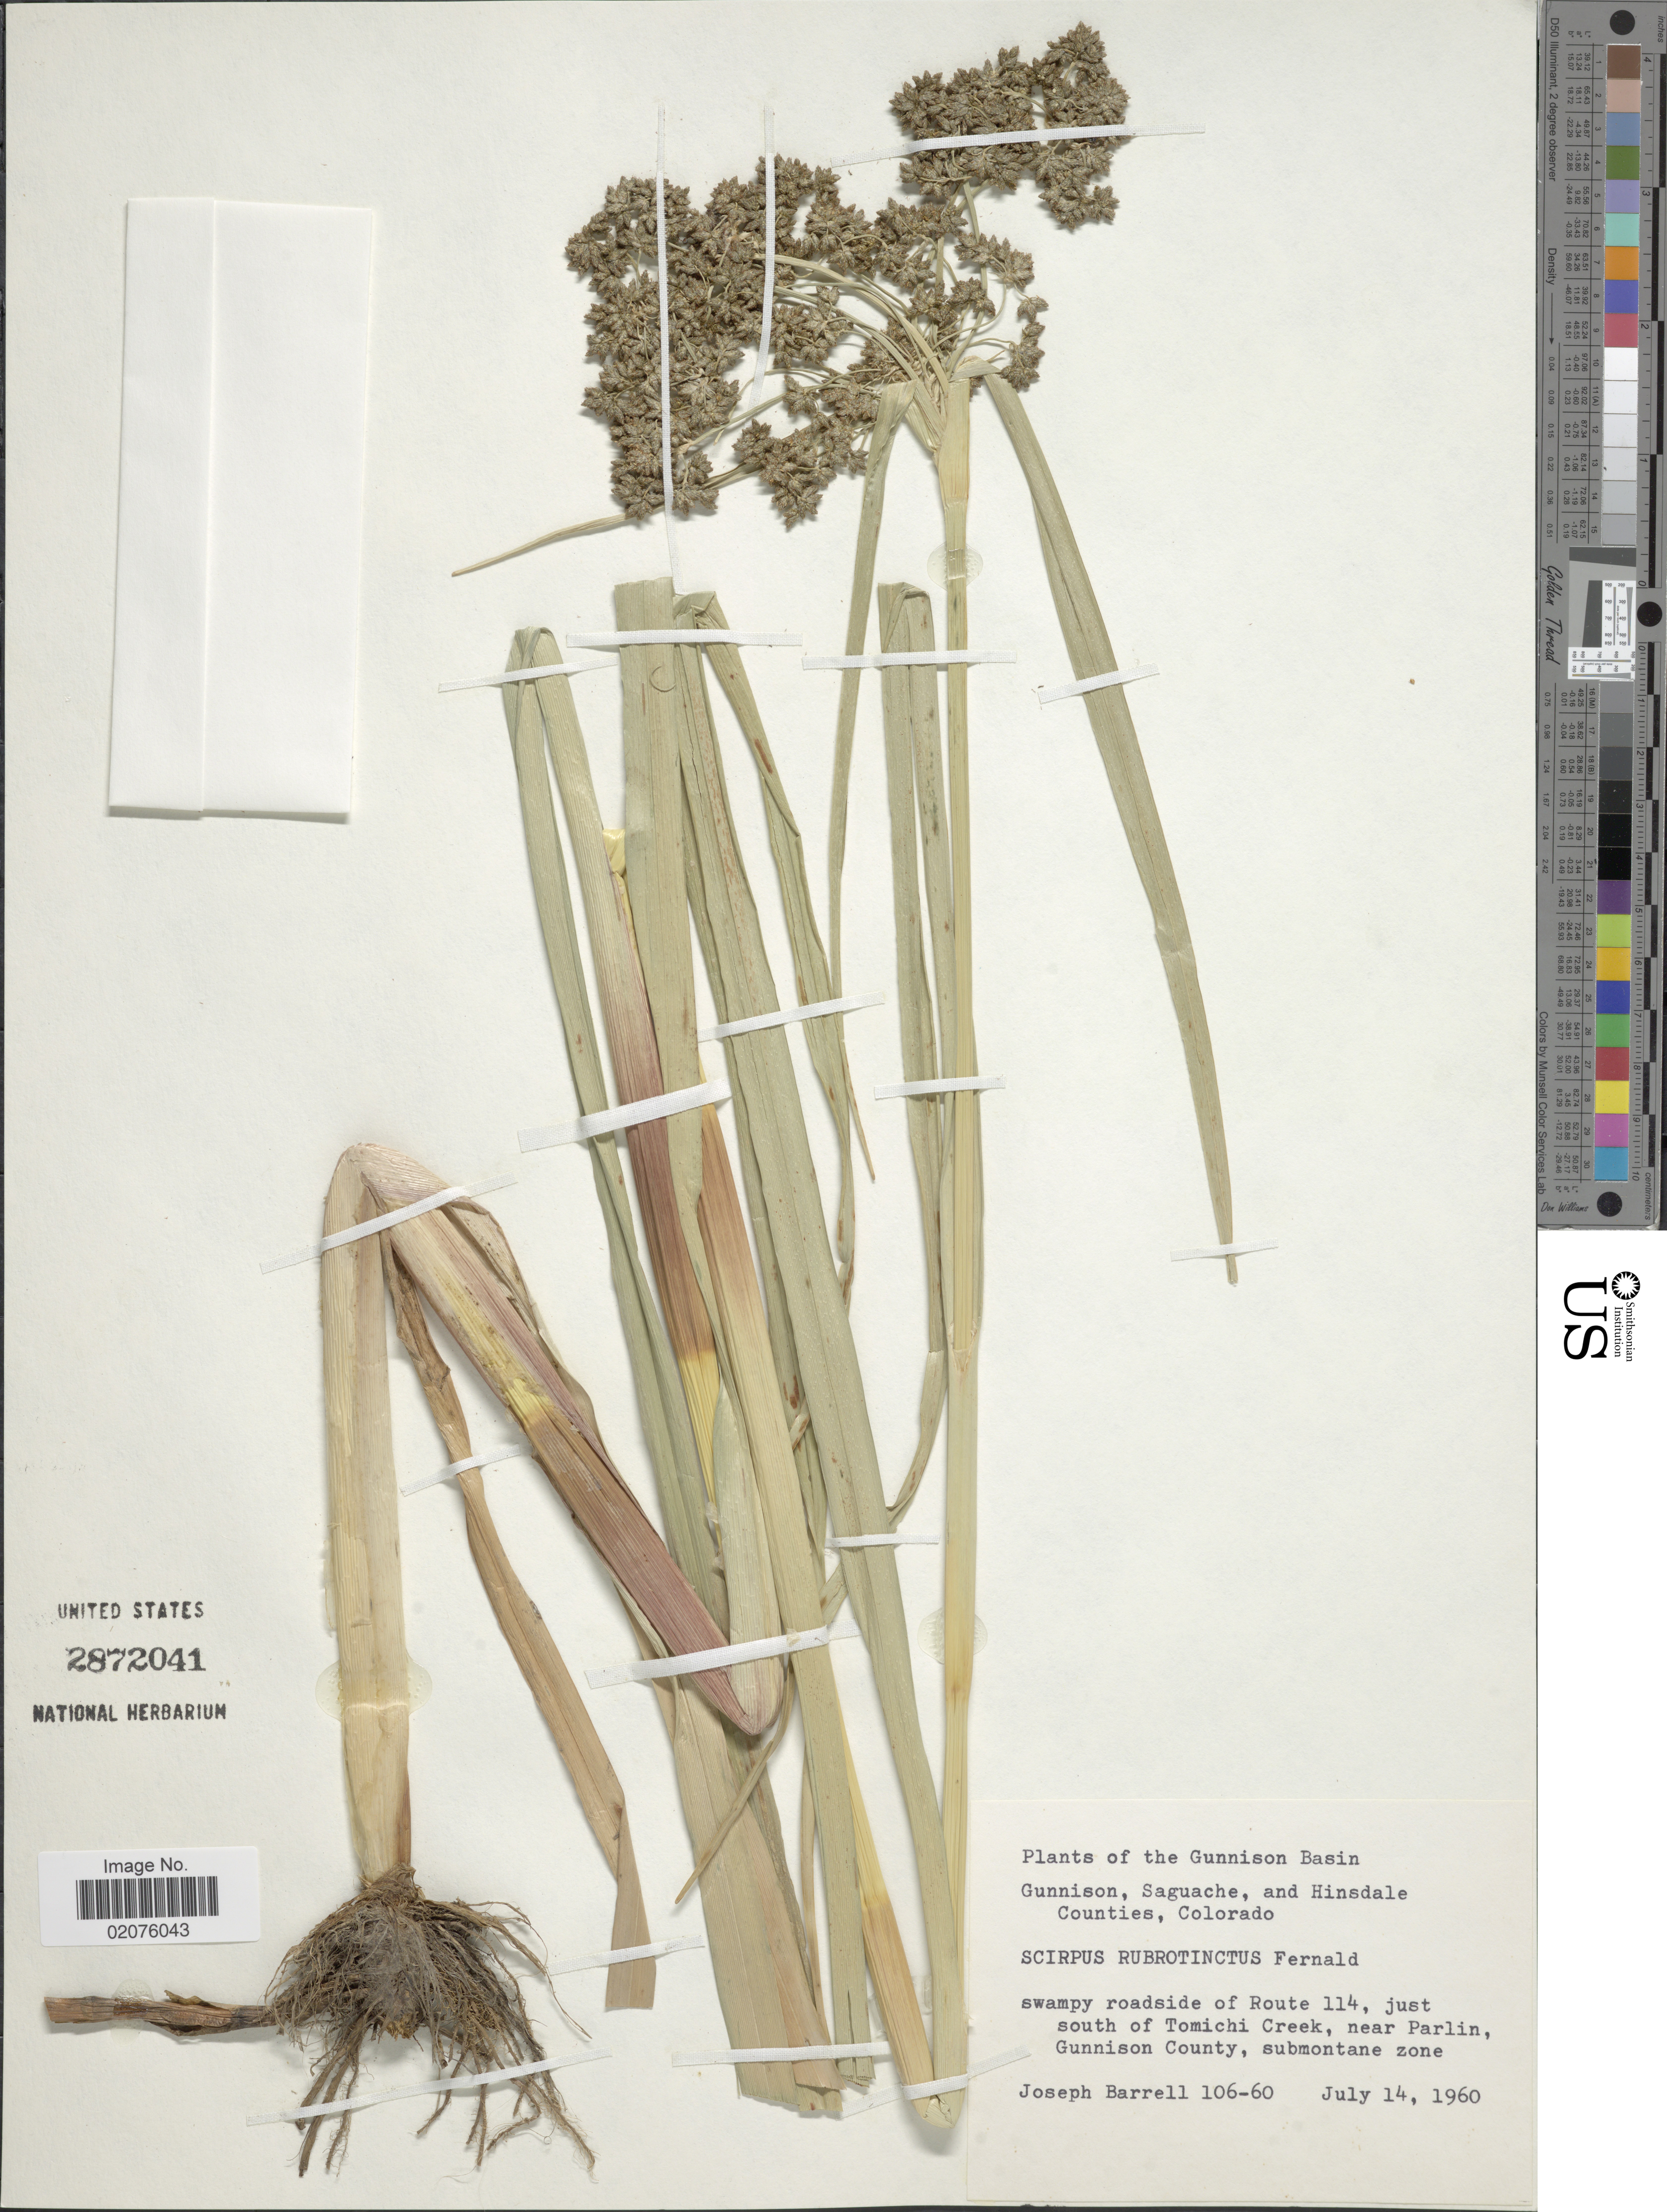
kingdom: Plantae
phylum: Tracheophyta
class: Liliopsida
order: Poales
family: Cyperaceae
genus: Scirpus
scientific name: Scirpus microcarpus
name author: J. Presl & C. Presl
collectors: J. Barrell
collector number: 106-60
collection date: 1960-07-14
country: United States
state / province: Colorado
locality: Gunnison Basin, Gunnison, Saguache and Hinsdale Counties, roadside of Route 114, just south of Tomichi Creek, near Parlin, Gunnison County, submontane zone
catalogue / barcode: US 2872041